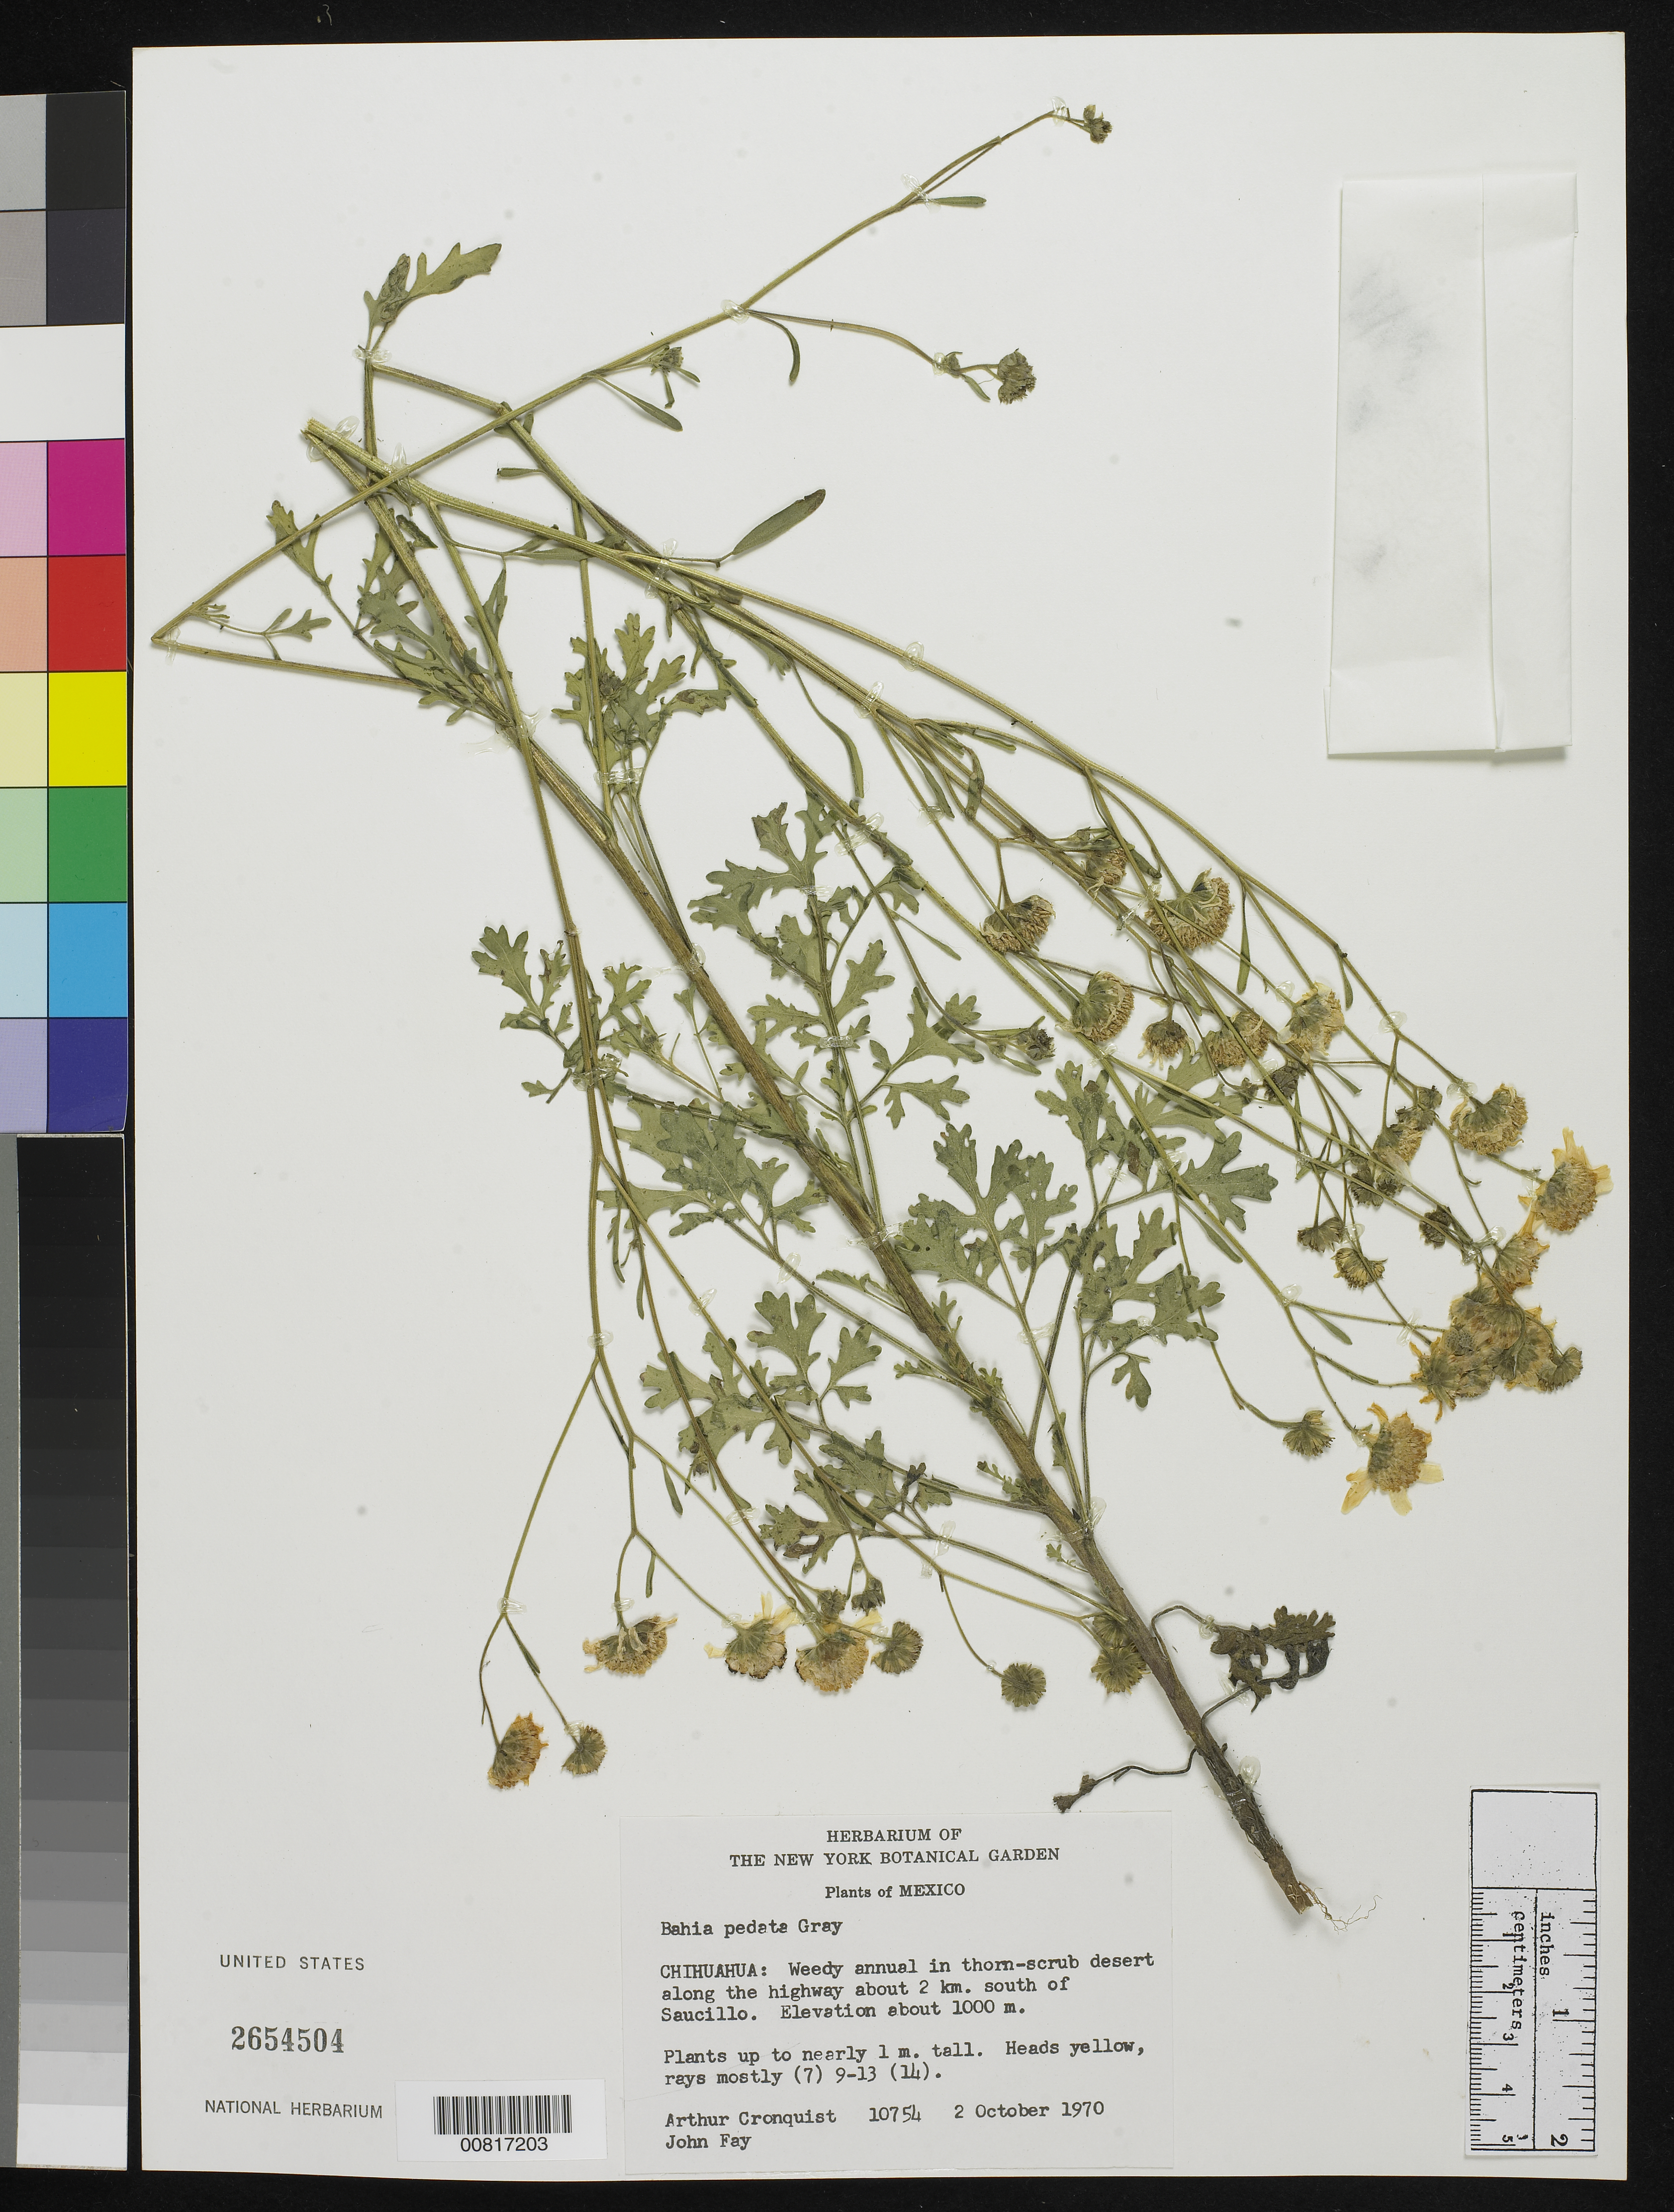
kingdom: Plantae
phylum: Tracheophyta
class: Magnoliopsida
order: Asterales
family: Asteraceae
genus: Bahia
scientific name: Bahia pedata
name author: A. Gray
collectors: A. J. Cronquist & J. Fay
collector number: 10754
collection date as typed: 02 Oct 1970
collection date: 1970-10-02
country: Mexico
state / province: Chihuahua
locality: Along the highway about 2 km. south of Saucillo, Chihuahua.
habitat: Thorn-scrub desert.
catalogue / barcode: US 2654504